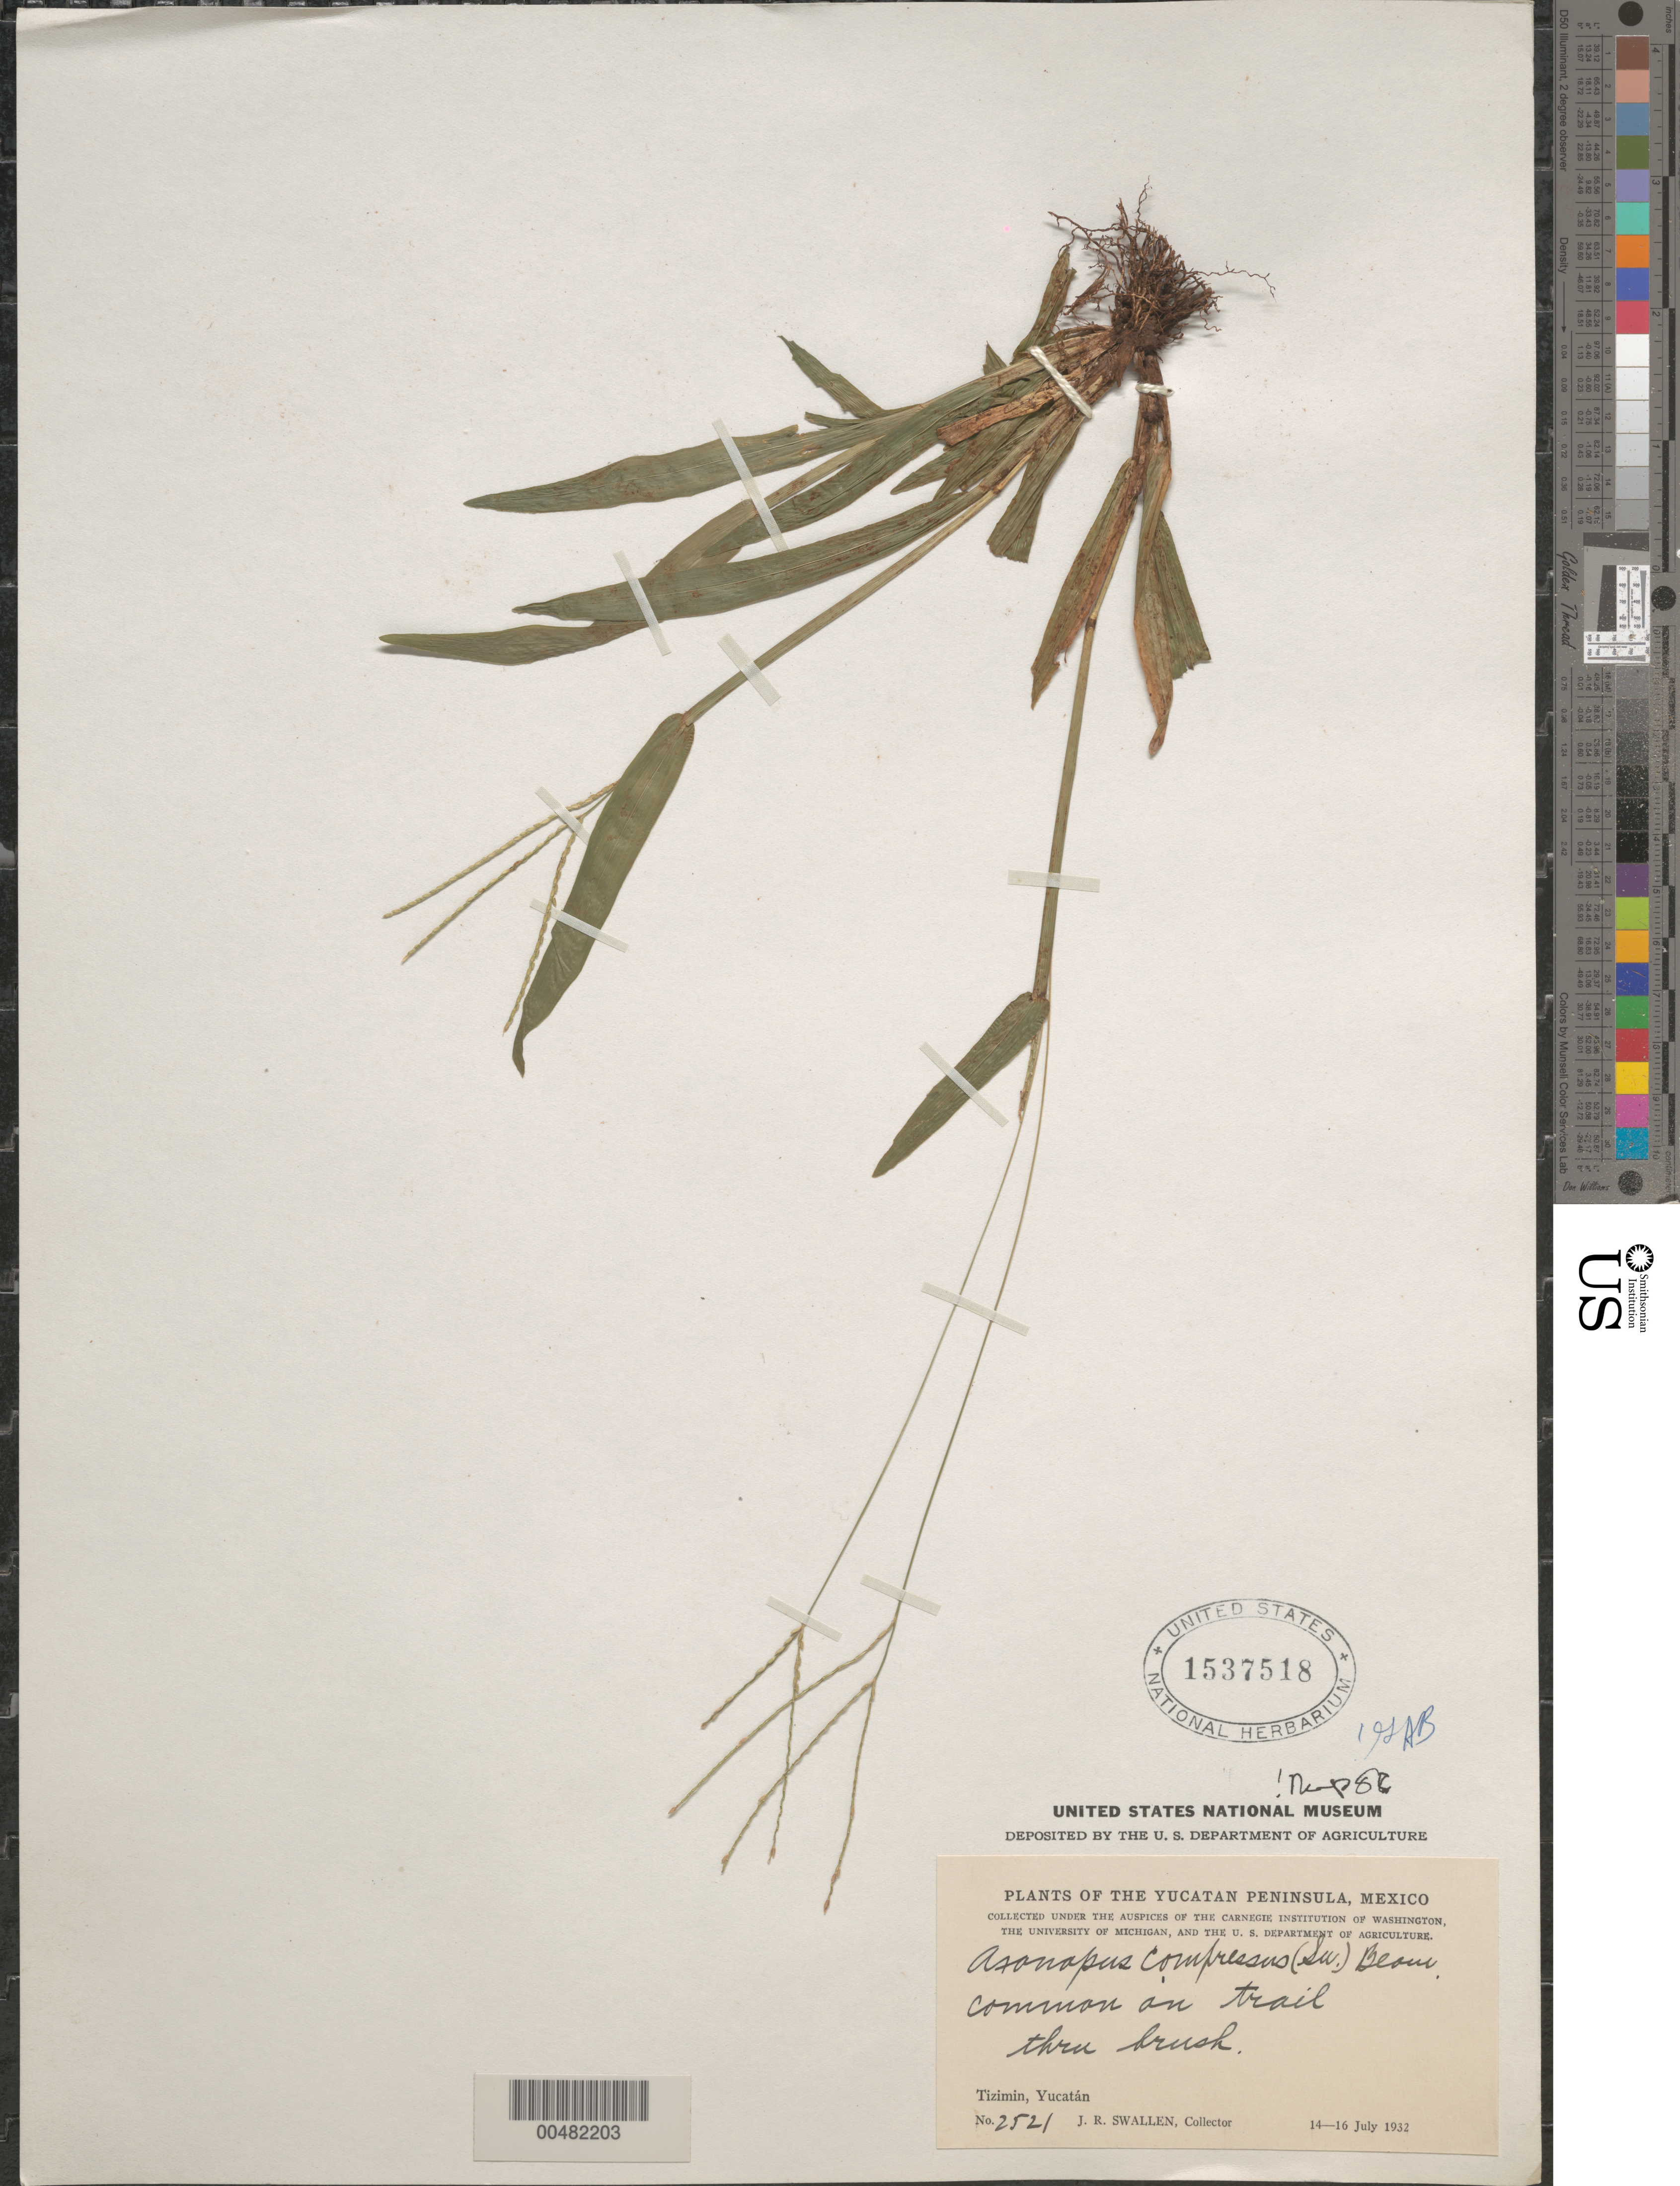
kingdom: Plantae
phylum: Tracheophyta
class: Liliopsida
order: Poales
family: Poaceae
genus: Axonopus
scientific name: Axonopus compressus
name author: (Sw.) P. Beauv.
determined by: Pohl, W. P.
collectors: J. R. Swallen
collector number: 2521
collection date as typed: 14 Jul 1932 to 16 Jul 1932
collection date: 1932-07-14/1932-07-16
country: Mexico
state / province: Yucatan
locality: Tizimin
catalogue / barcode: US 1537518